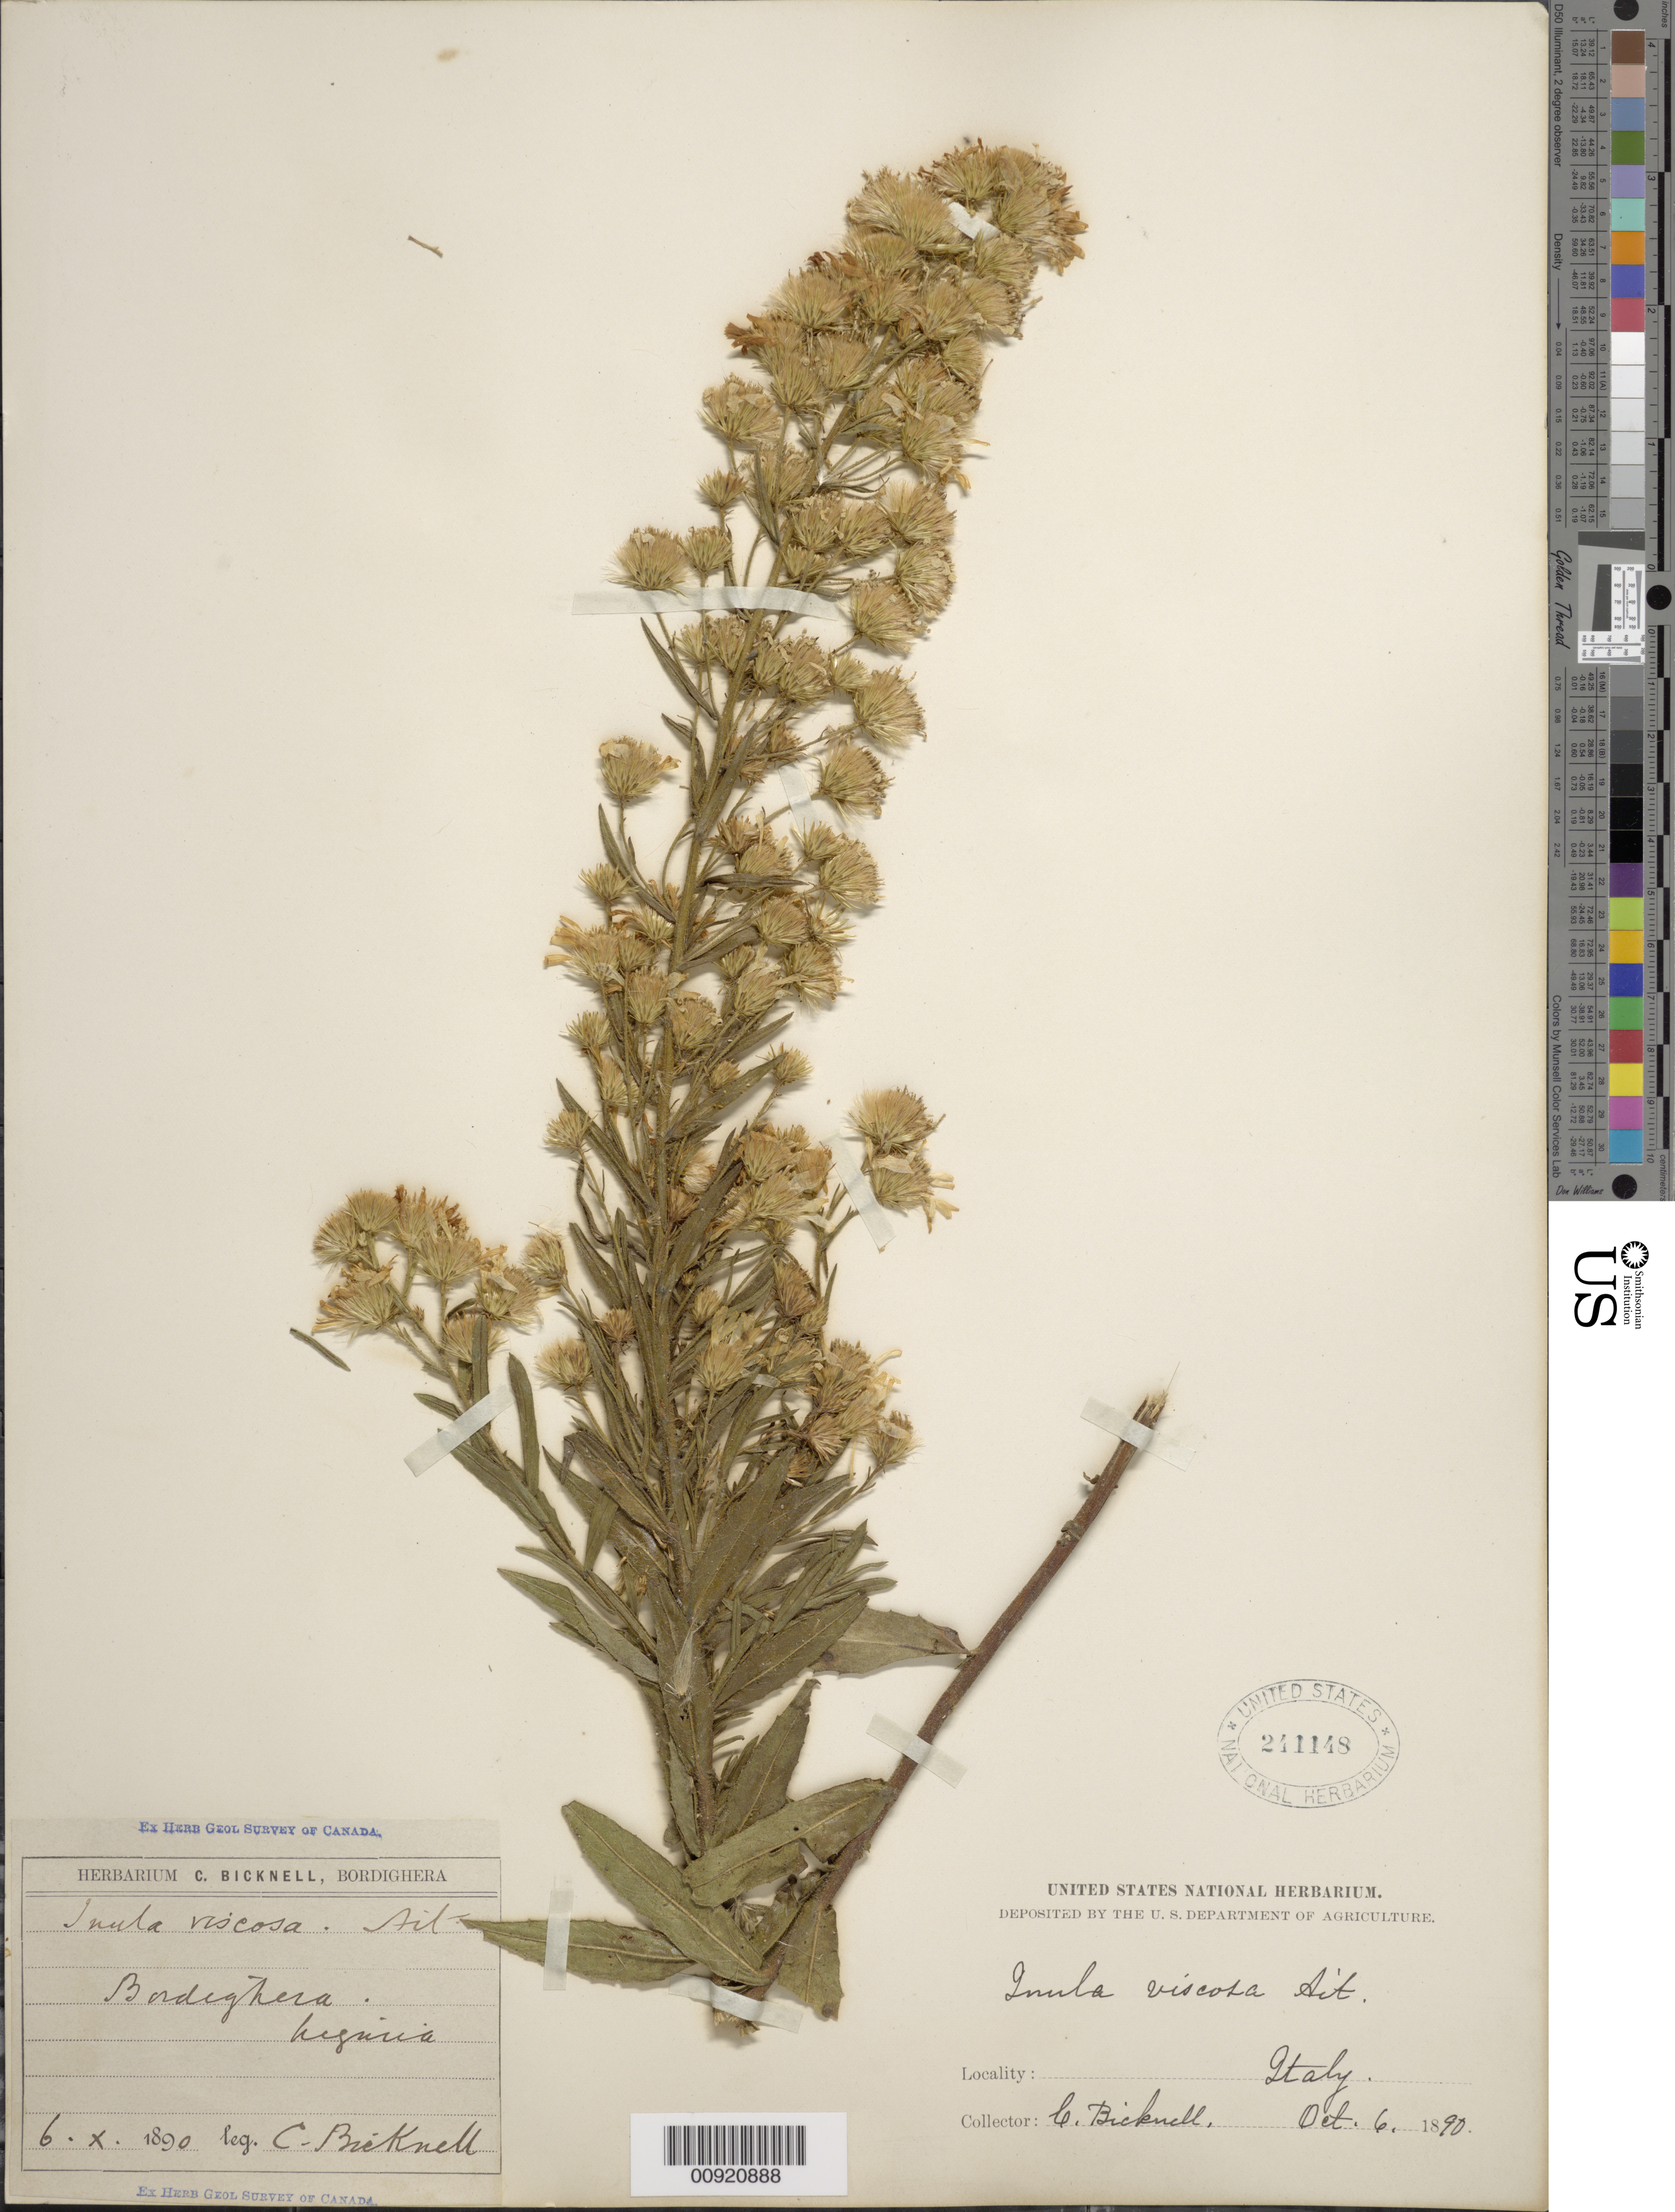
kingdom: Plantae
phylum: Tracheophyta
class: Magnoliopsida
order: Asterales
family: Asteraceae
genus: Inula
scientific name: Inula viscosa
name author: (L.) Aiton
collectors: C. Bicknell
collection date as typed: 06 Oct 1890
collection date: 1890-10-06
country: Italy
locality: Bordighera hegnica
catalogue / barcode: US 241148